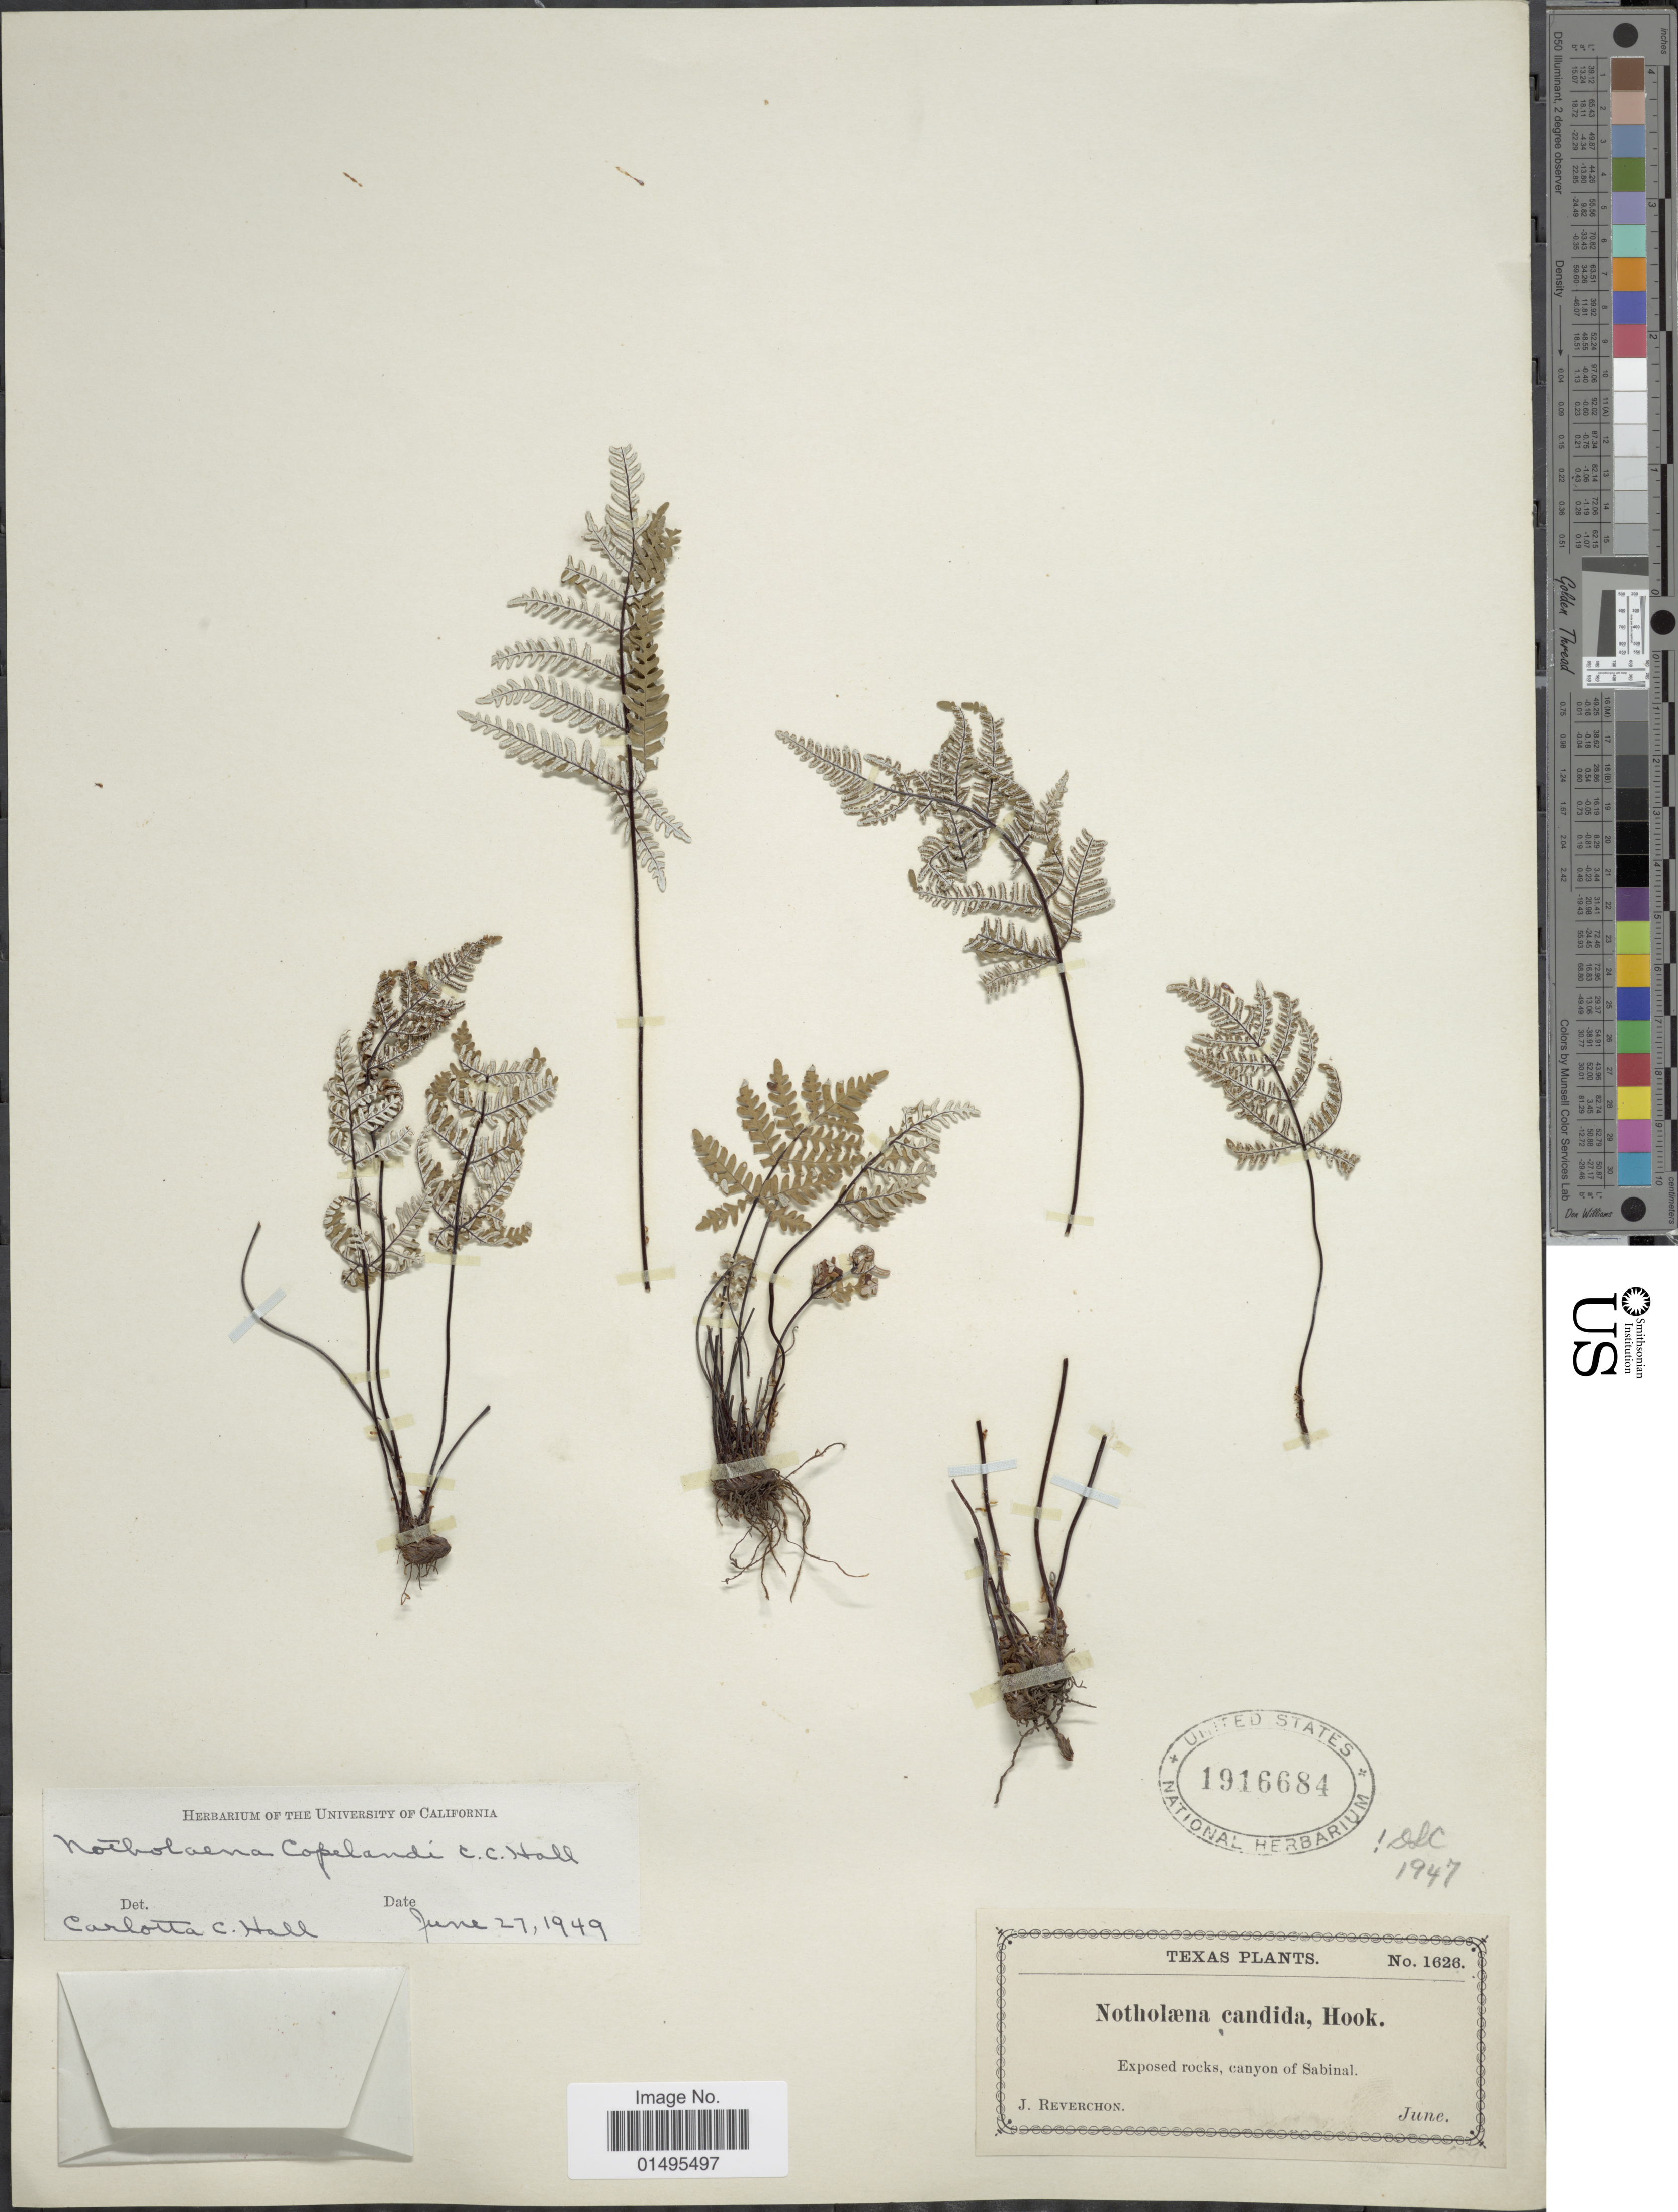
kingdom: Plantae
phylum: Tracheophyta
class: Polypodiopsida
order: Polypodiales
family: Pteridaceae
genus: Notholaena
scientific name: Notholaena candida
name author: (M. Martens) Hook.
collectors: J. Reverchon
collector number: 1626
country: United States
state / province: Texas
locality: Canyon of Sabinal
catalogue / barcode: US 1916684